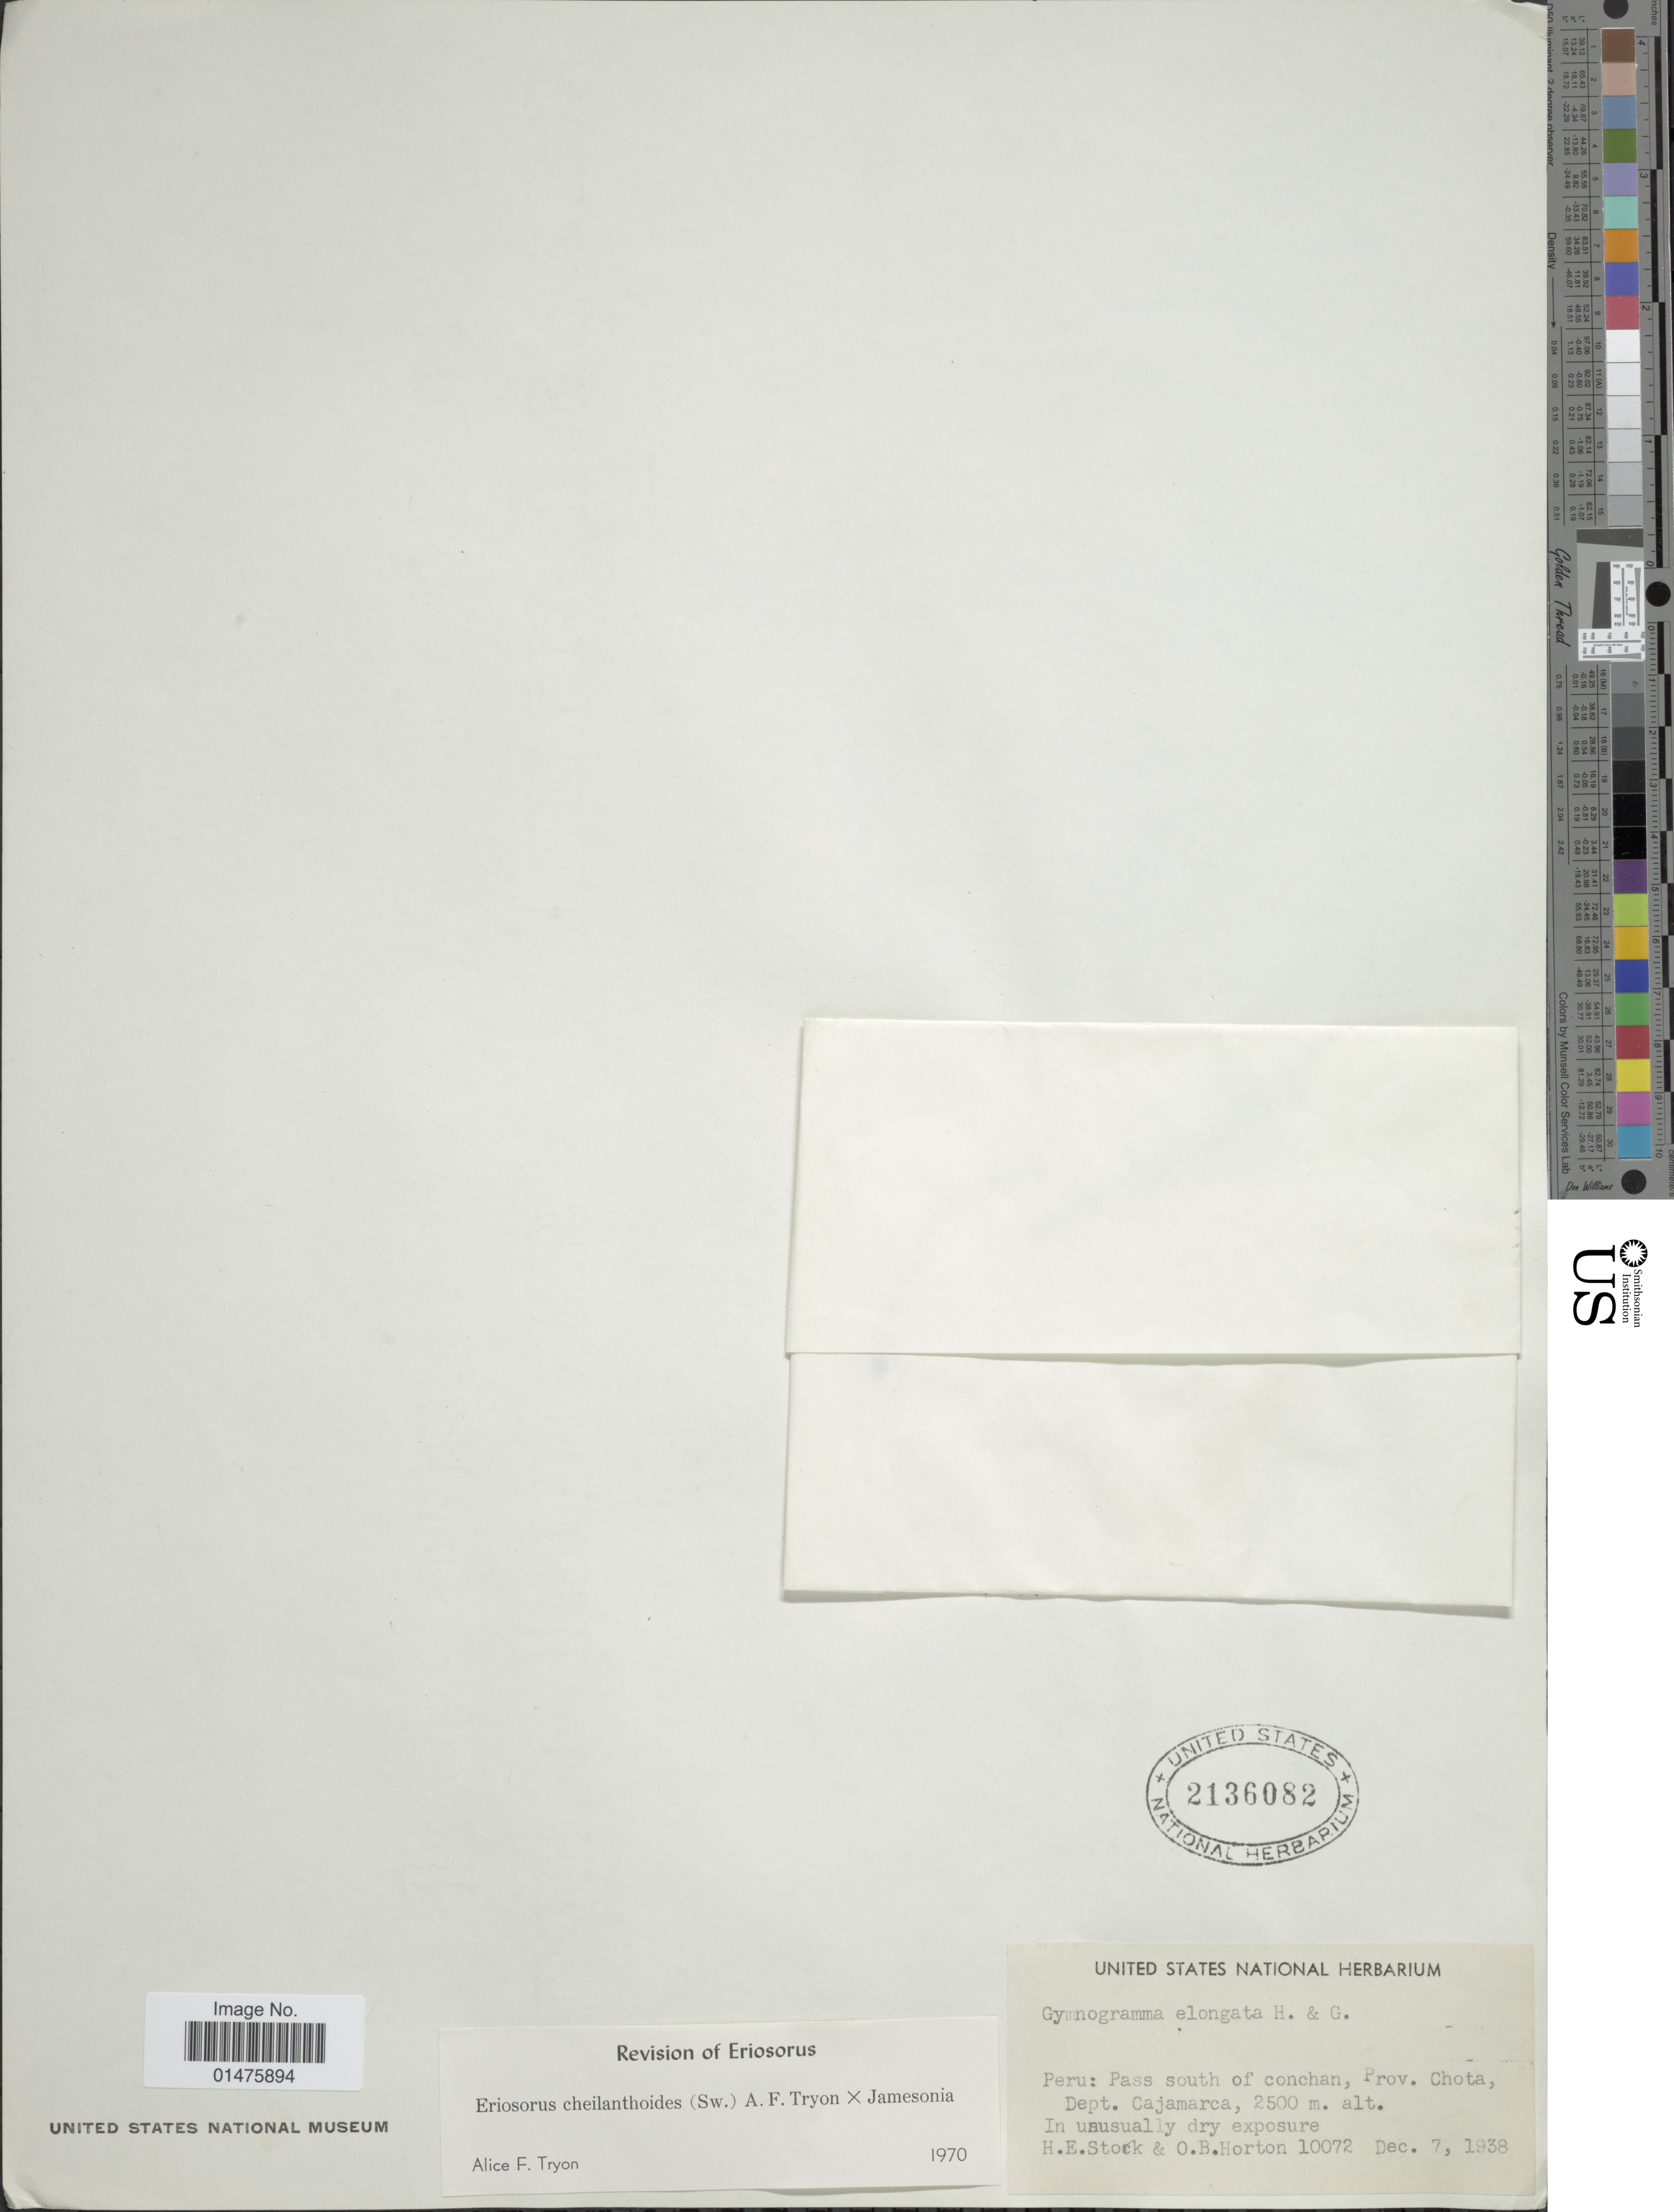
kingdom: Plantae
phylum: Tracheophyta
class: Polypodiopsida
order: Polypodiales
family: Pteridaceae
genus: Jamesonia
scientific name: Jamesonia cheilanthoides x J. jamesonia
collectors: H. Stock & O. B. Horton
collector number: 10072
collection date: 1938-12-07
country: Peru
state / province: Cajamarca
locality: Pass south of conchan, Prov. Chota, Dept. Cajamarca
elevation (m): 2500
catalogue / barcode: US 2136082